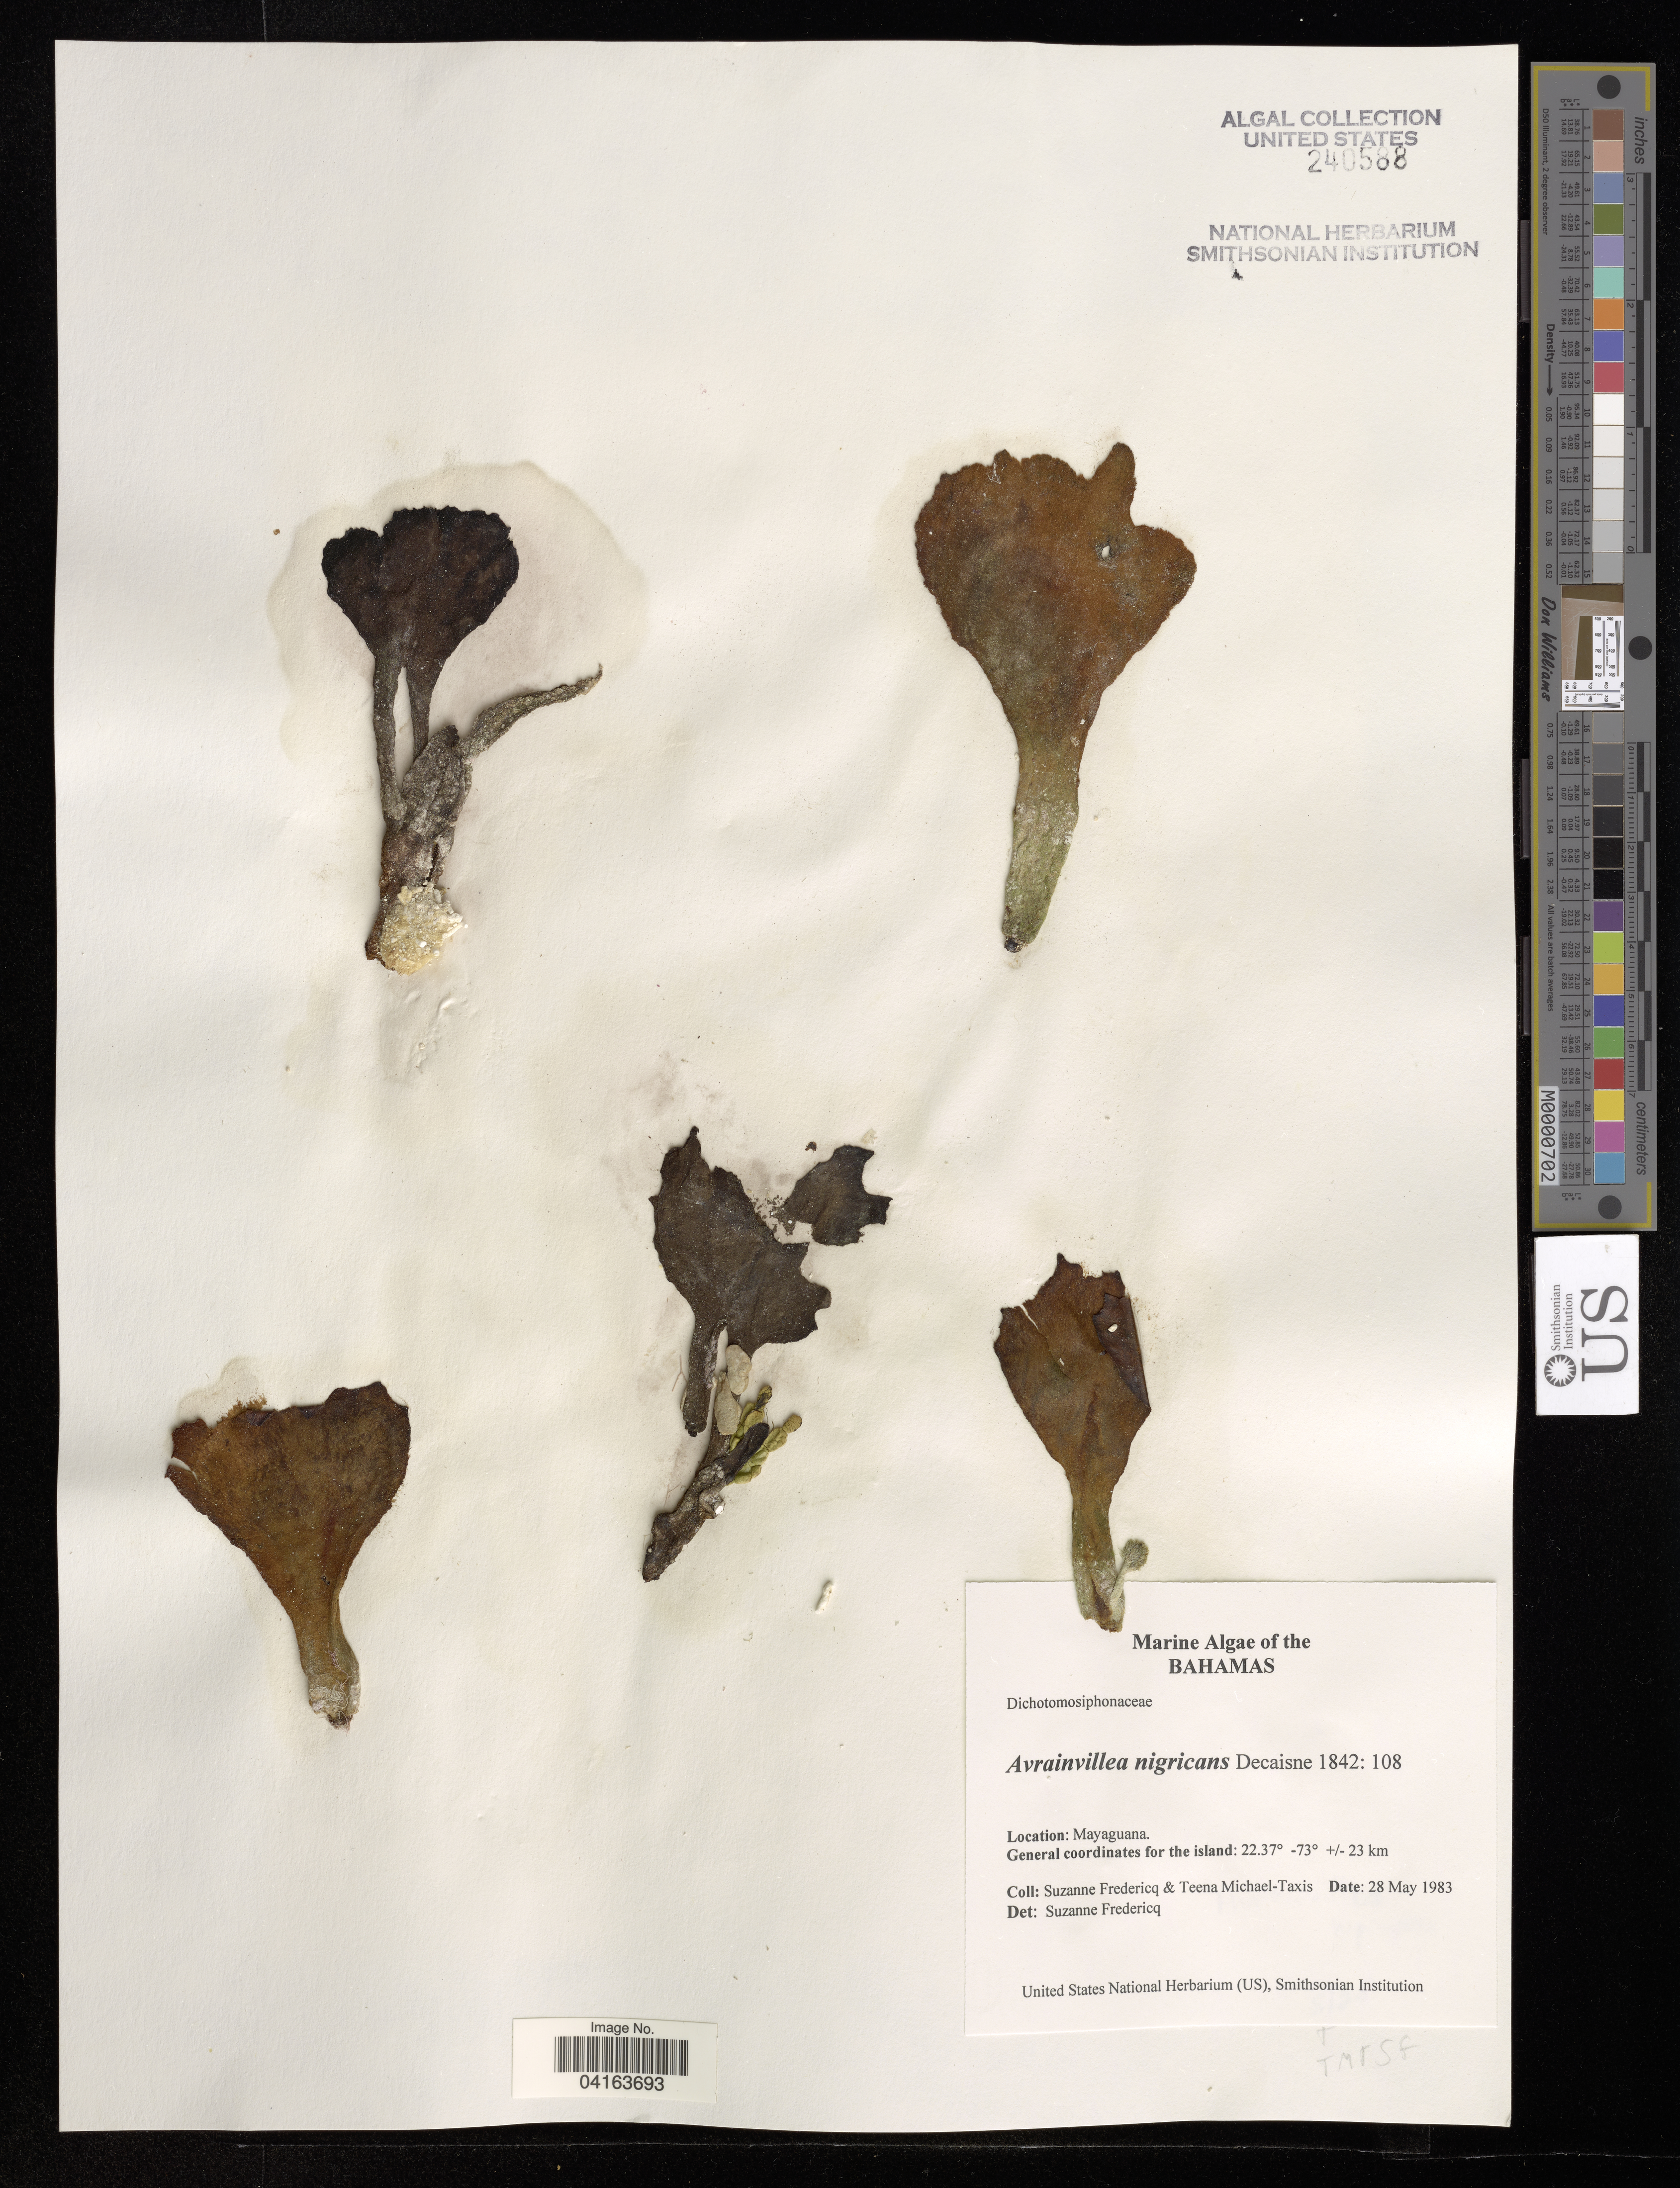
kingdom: Plantae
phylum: Chlorophyta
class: Ulvophyceae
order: Bryopsidales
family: Dichotomosiphonaceae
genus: Avrainvillea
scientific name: Avrainvillea nigricans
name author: Decne.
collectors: S. Fredericq & T. Michael-Taxis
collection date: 1983-05-28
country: Bahamas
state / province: Mayaguana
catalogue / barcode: US 240588